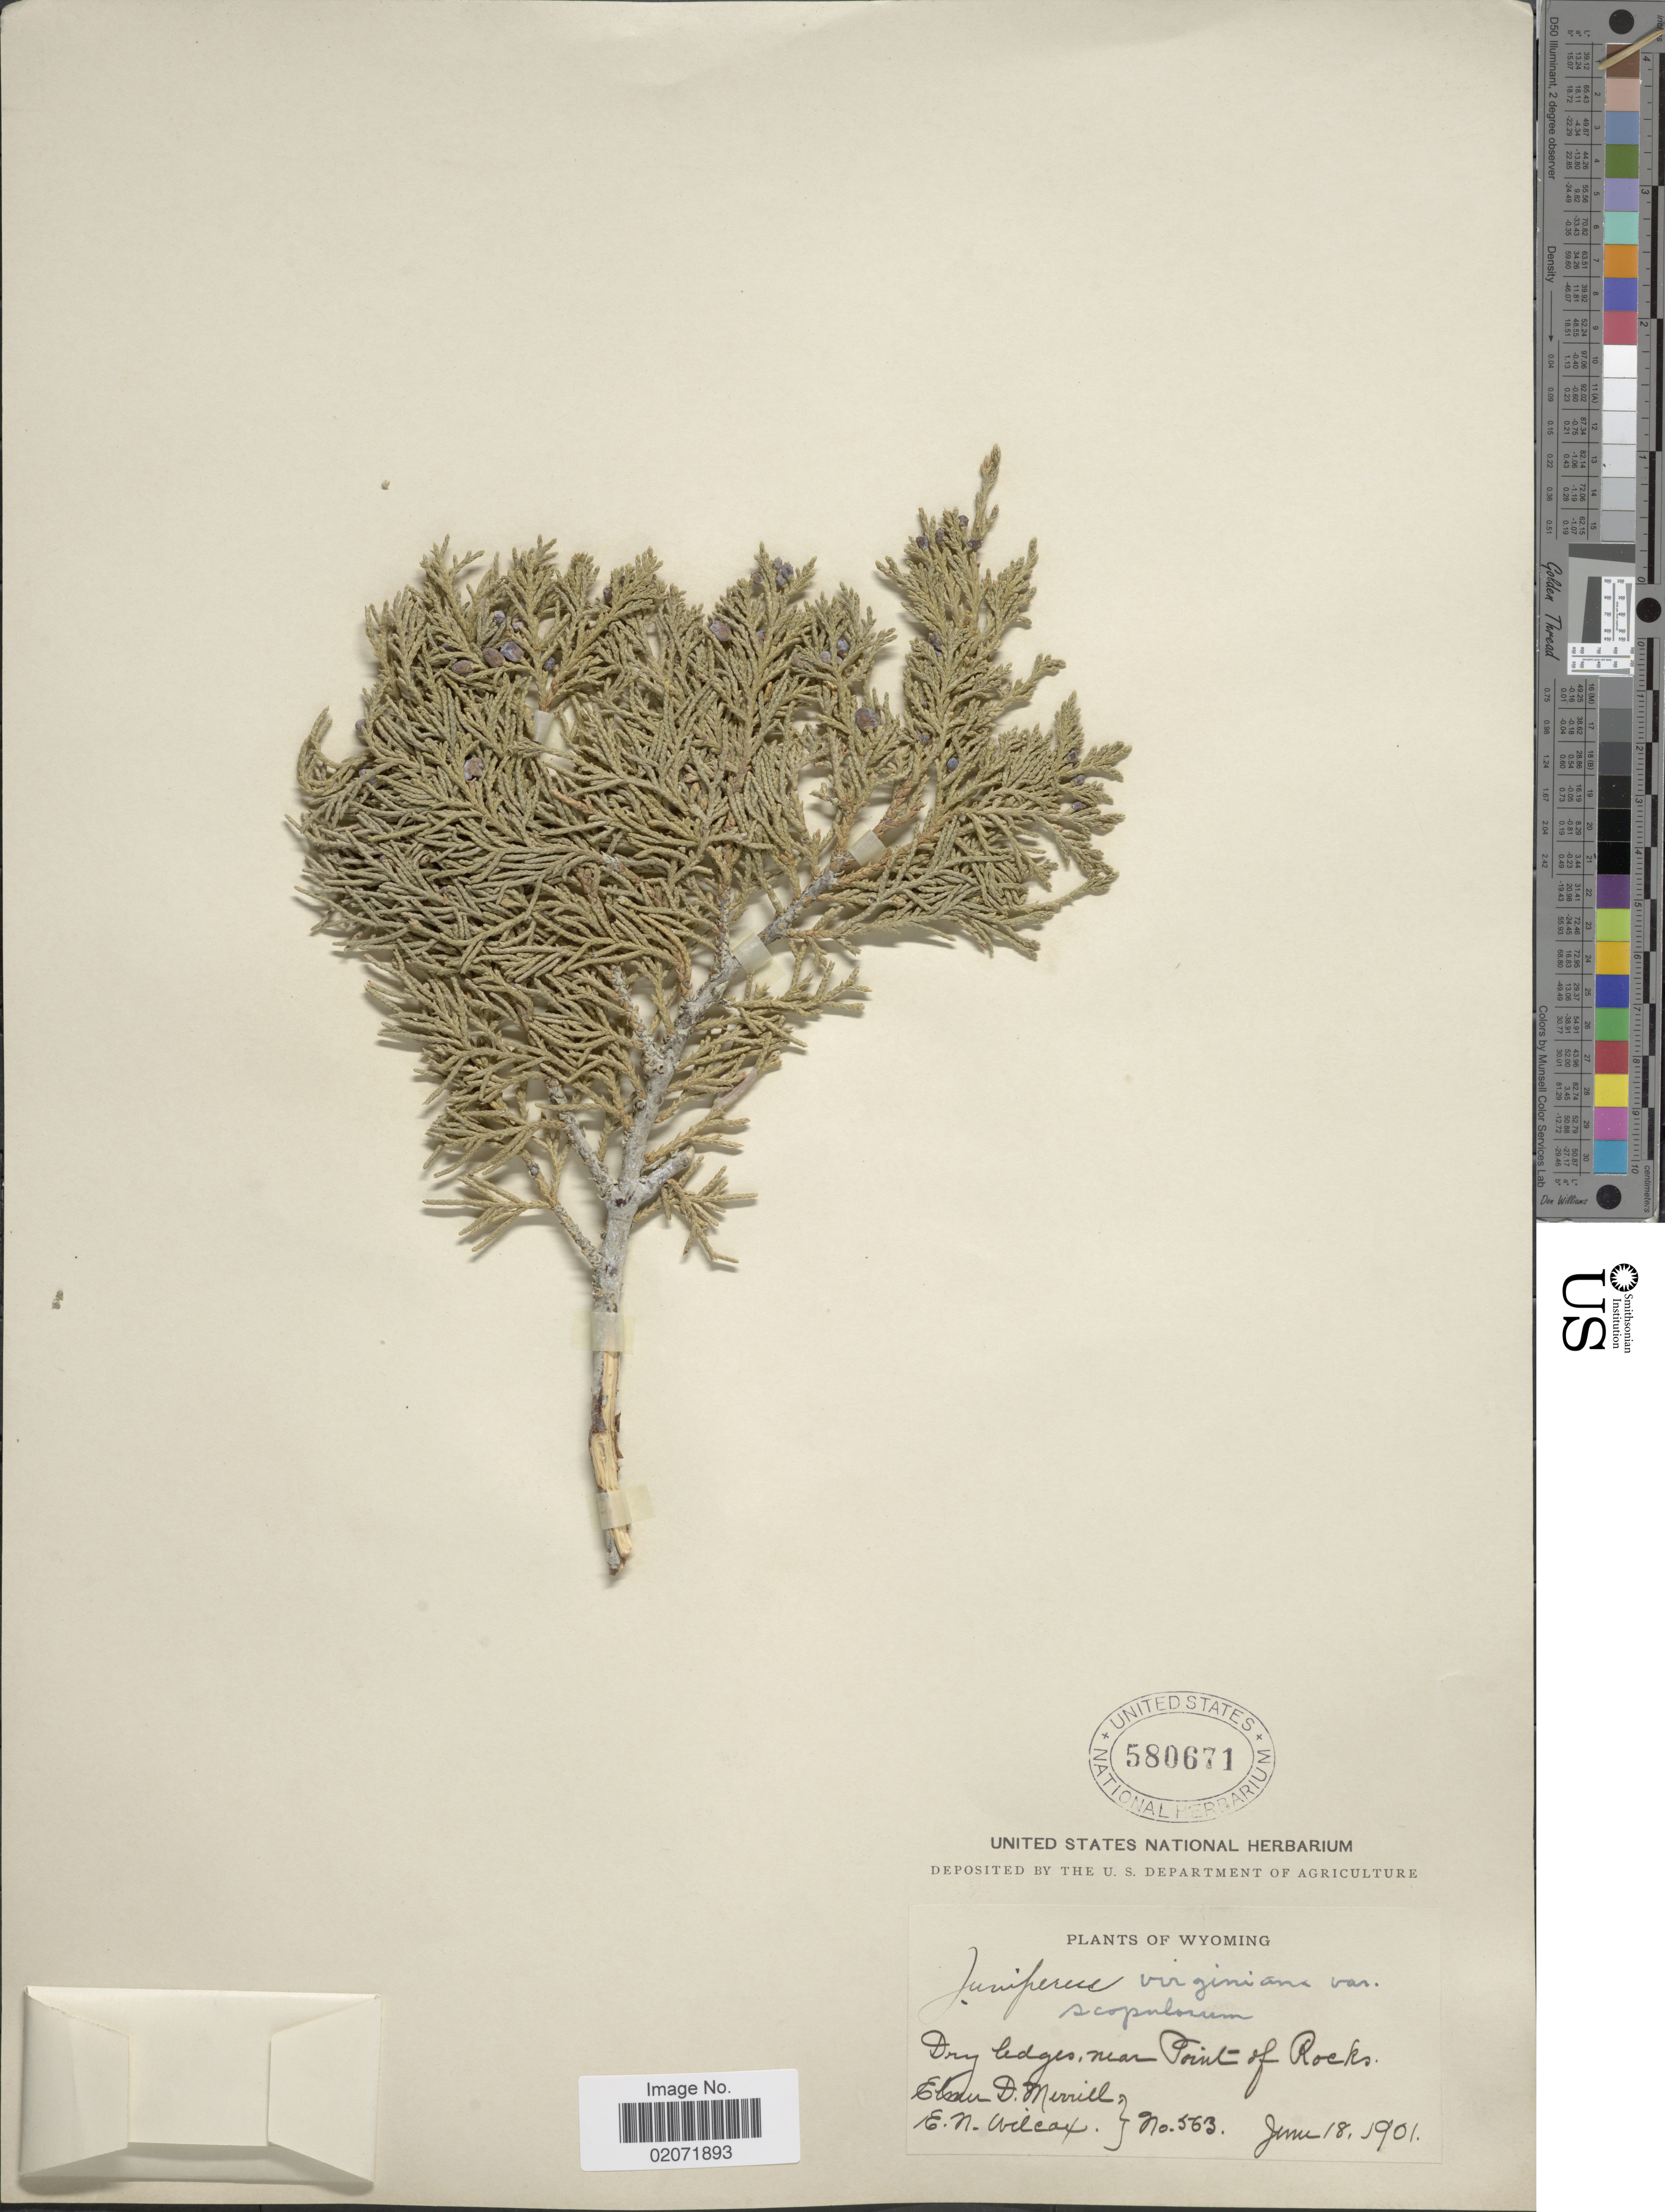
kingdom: Plantae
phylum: Tracheophyta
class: Pinopsida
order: Pinales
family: Cupressaceae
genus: Juniperus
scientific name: Juniperus scopulorum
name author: Sarg.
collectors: E. D. Merrill & E. Wilcox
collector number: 563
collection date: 1901-06-18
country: United States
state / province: Wyoming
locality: Near Point of Rocks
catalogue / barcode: US 580671